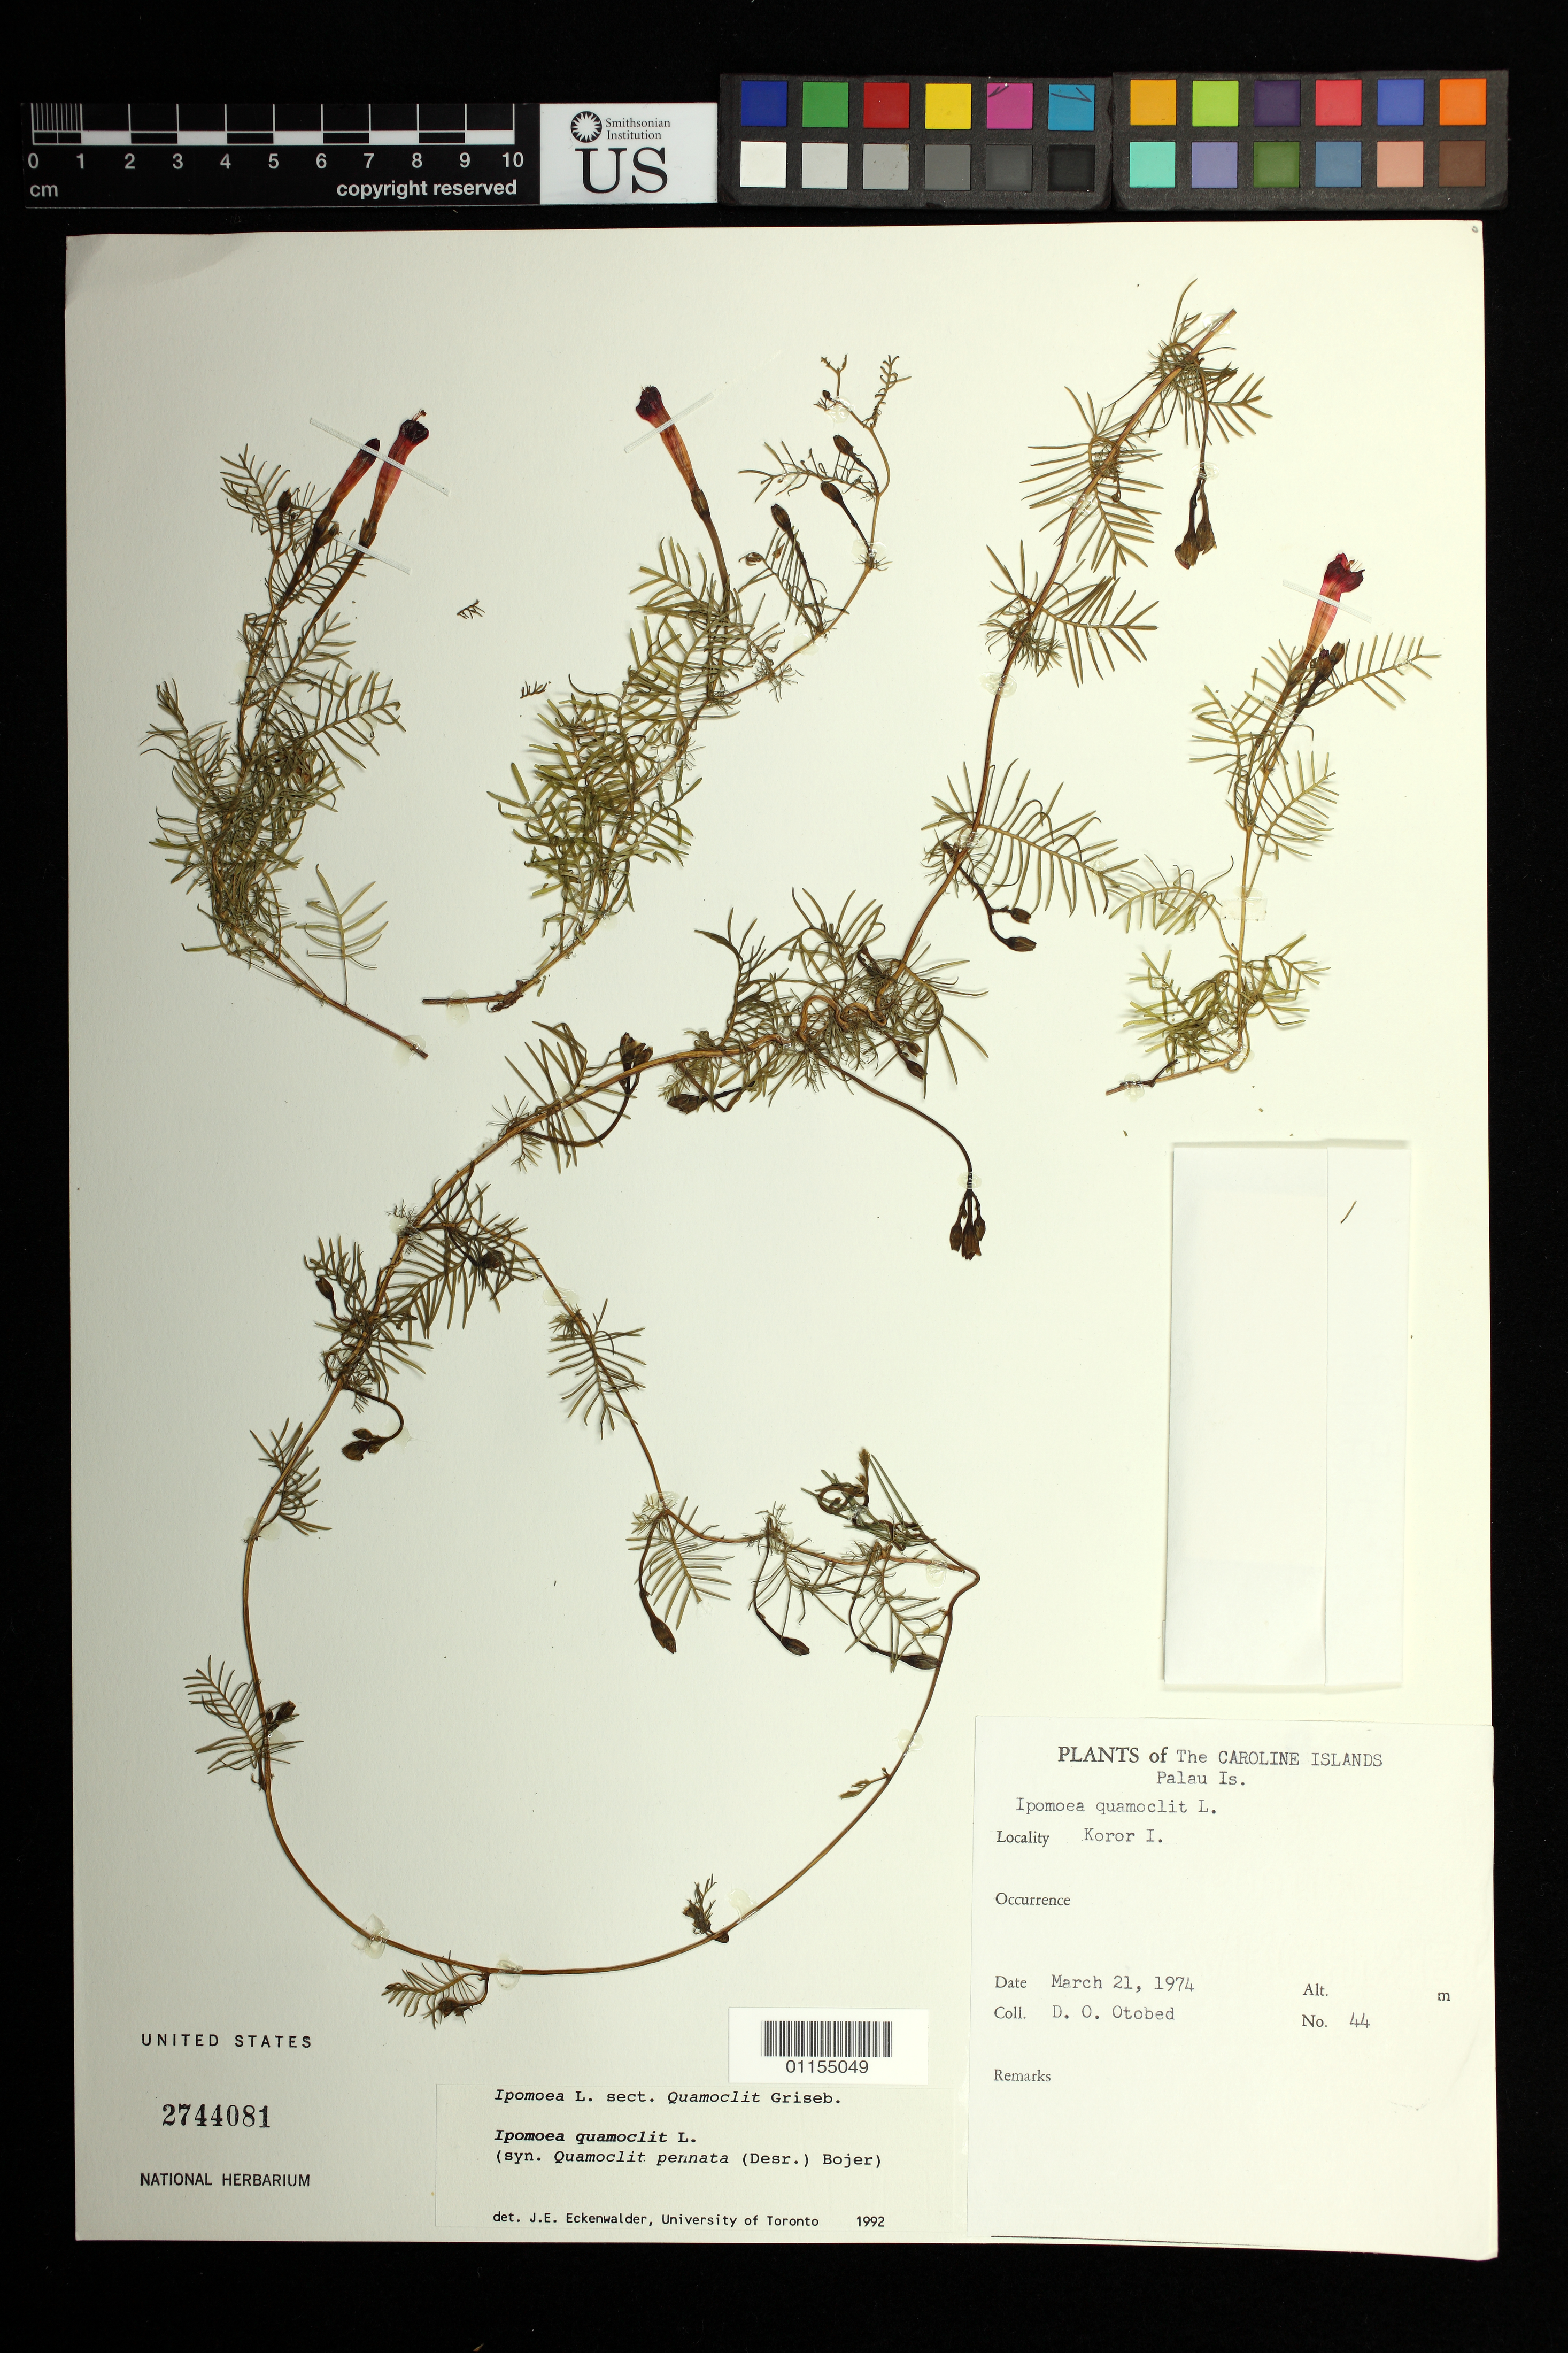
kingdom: Plantae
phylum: Tracheophyta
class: Magnoliopsida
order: Solanales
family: Convolvulaceae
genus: Ipomoea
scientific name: Ipomoea quamoclit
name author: L.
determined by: Eckenwalder, James E.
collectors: D. O. Otobed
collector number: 44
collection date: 1974-03-21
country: Palau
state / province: Koror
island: Koror I.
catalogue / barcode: US 2744081